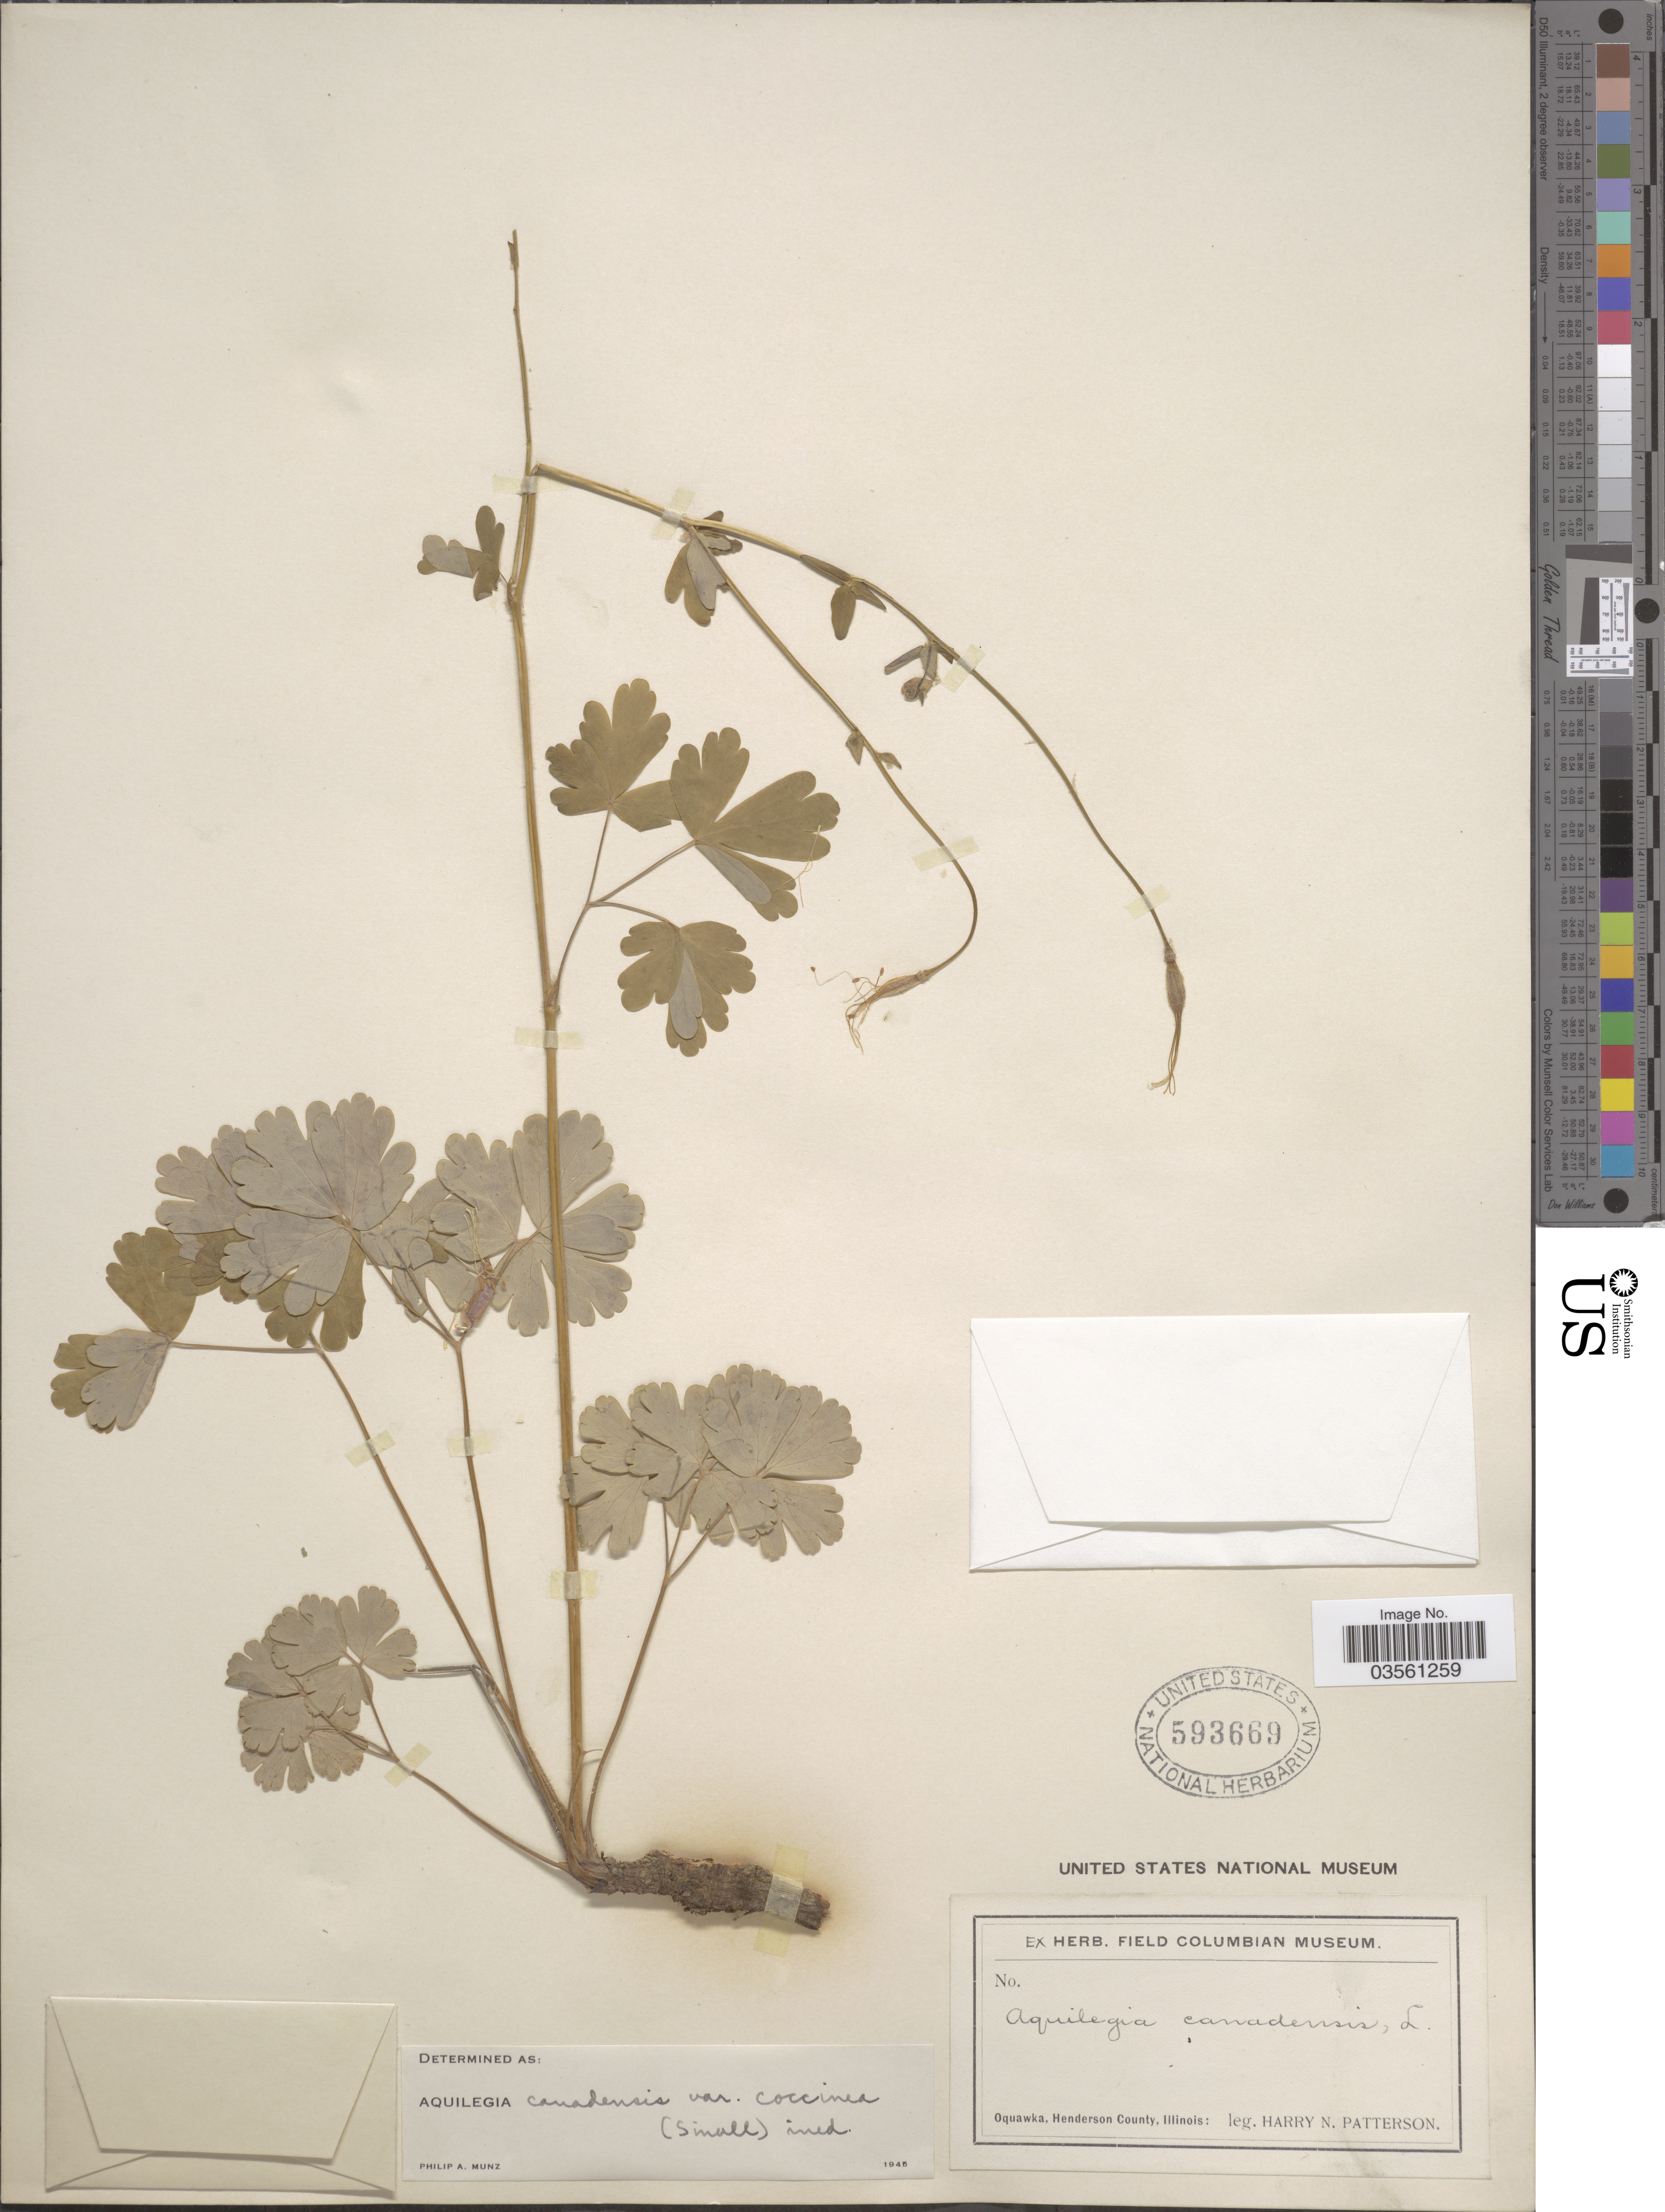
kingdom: Plantae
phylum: Tracheophyta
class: Magnoliopsida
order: Ranunculales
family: Ranunculaceae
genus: Aquilegia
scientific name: Aquilegia canadensis var. coccinea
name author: (Small) Munz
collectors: H. N. Patterson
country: United States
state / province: Illinois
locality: Oquawka, Henderson County.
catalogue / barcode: US 593669